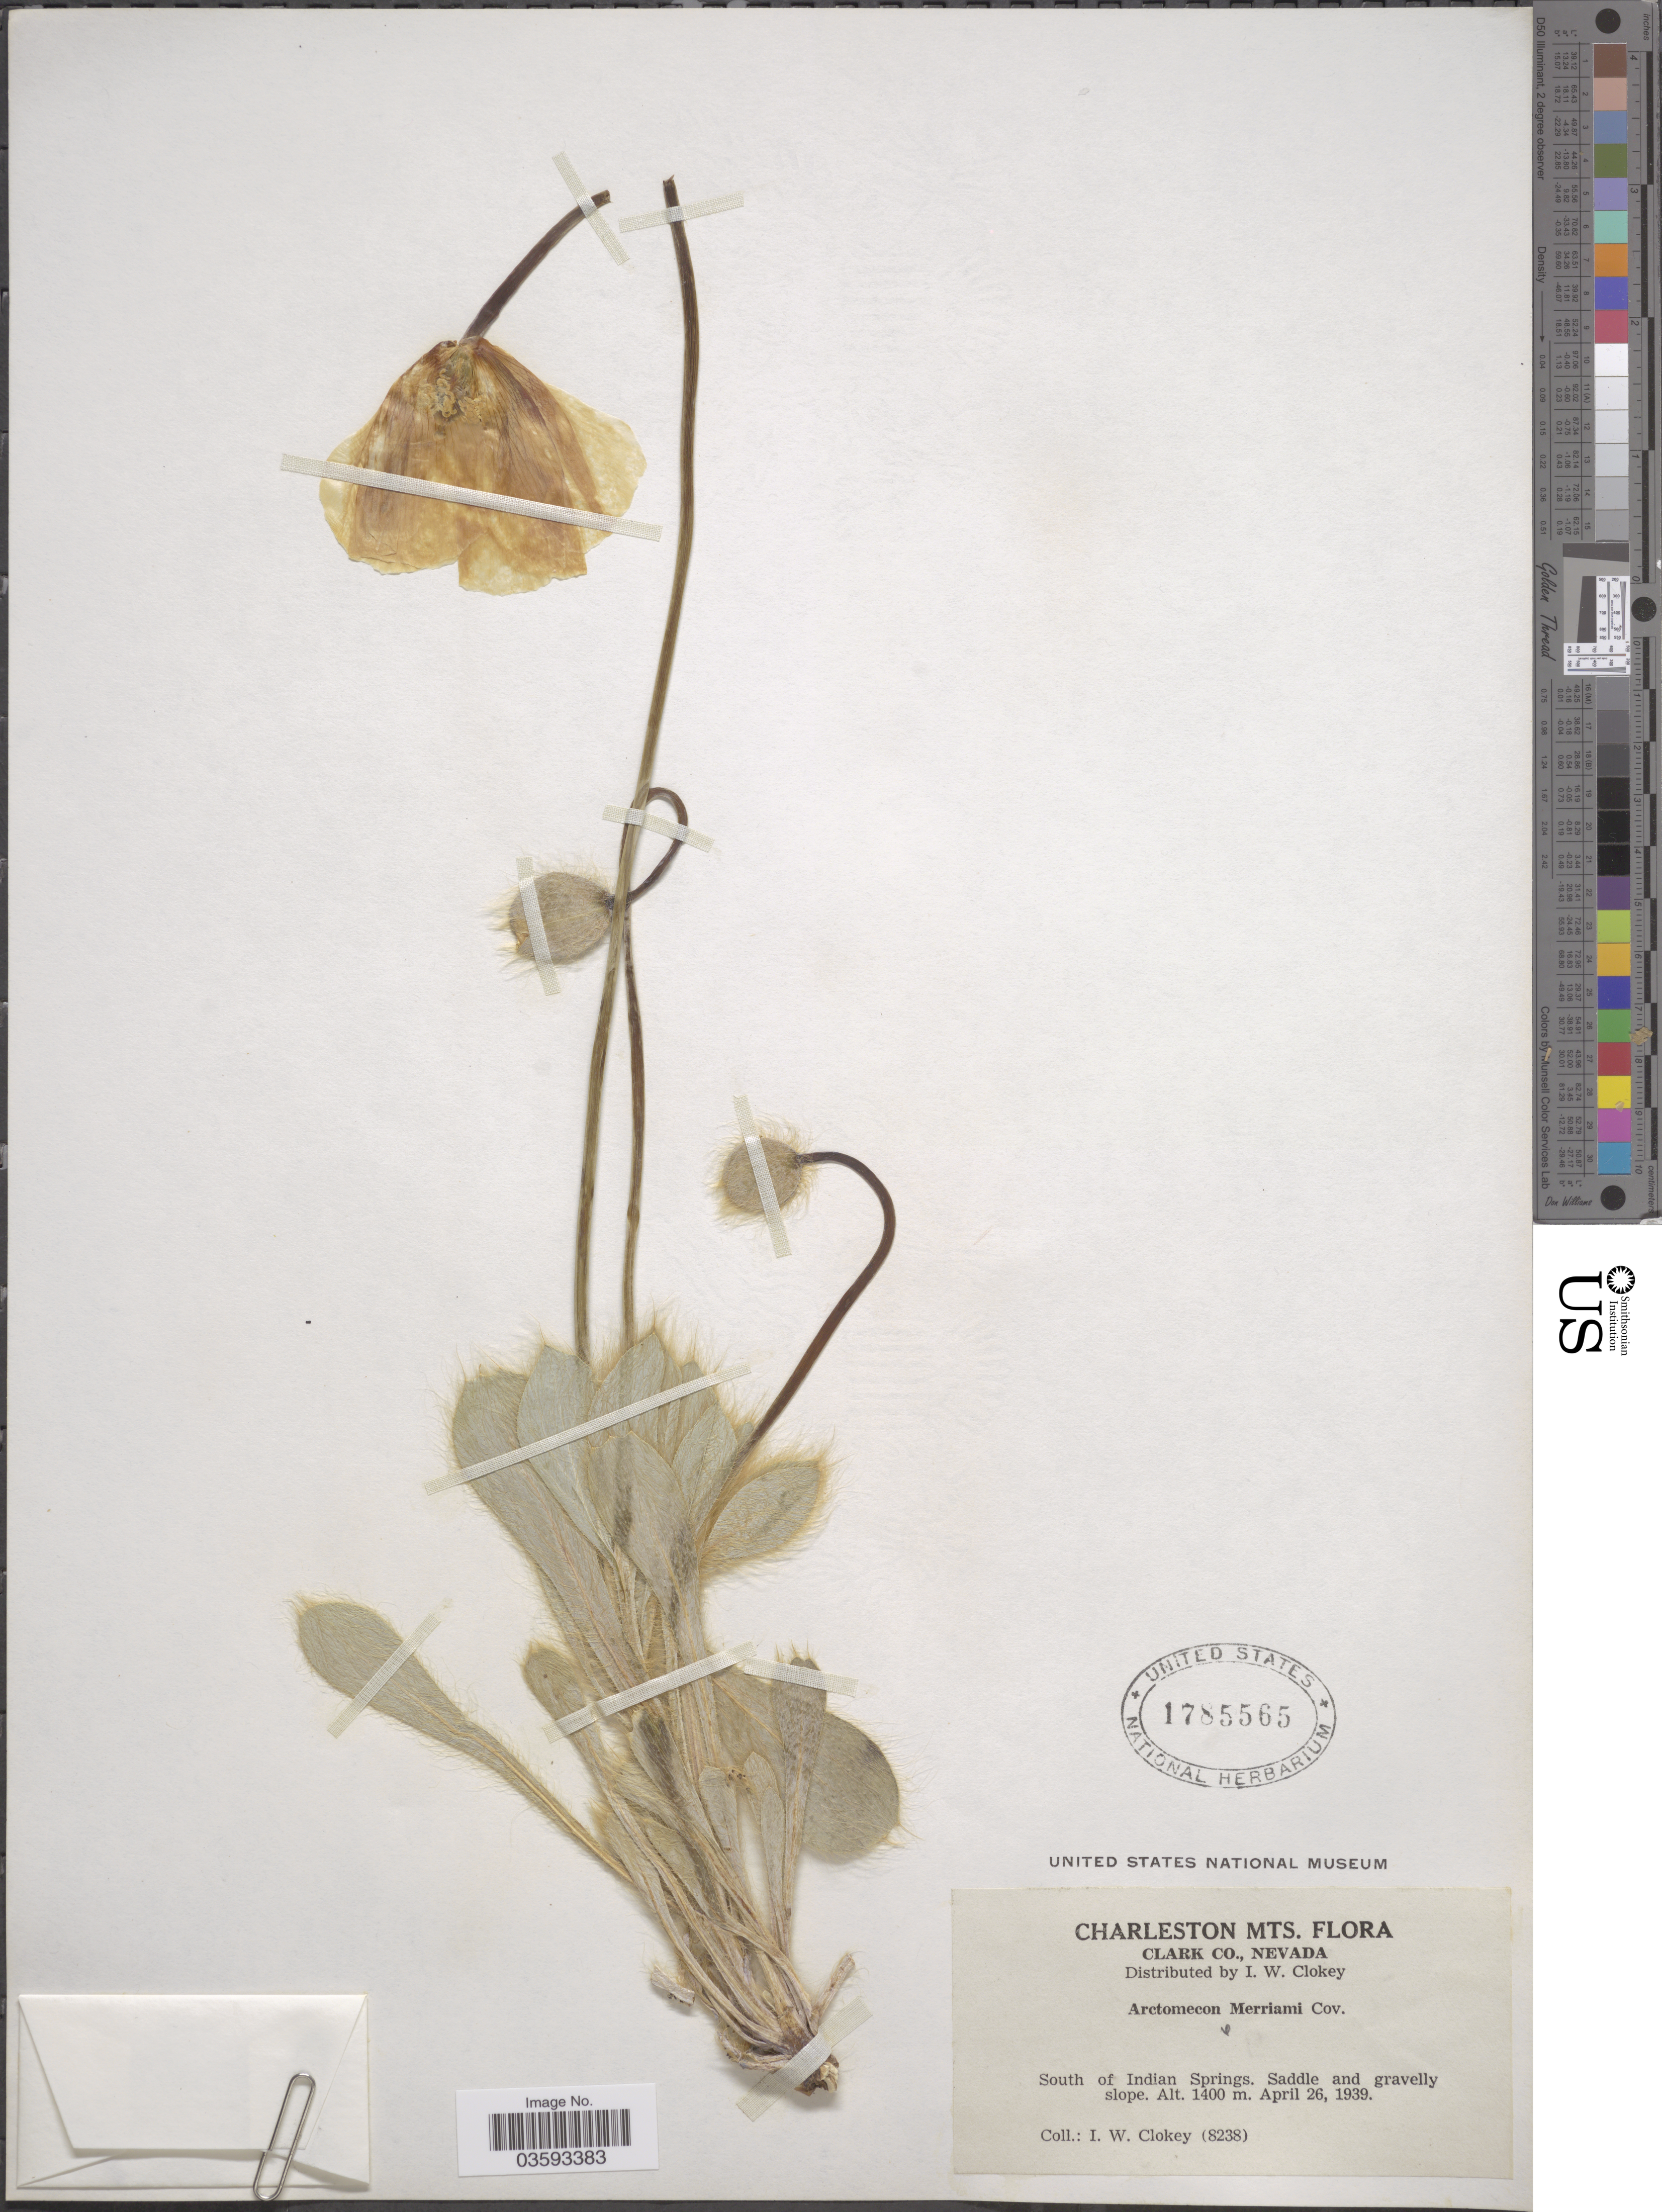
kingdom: Plantae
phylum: Tracheophyta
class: Magnoliopsida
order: Ranunculales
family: Papaveraceae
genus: Arctomecon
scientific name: Arctomecon merriamii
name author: Coville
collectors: I. W. Clokey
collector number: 8238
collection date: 1939-04-26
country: United States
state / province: Nevada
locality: Charleston Mts. Clark Co. South of Indian Springs. Saddle and gravelly slope.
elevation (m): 1400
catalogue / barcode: US 1785565